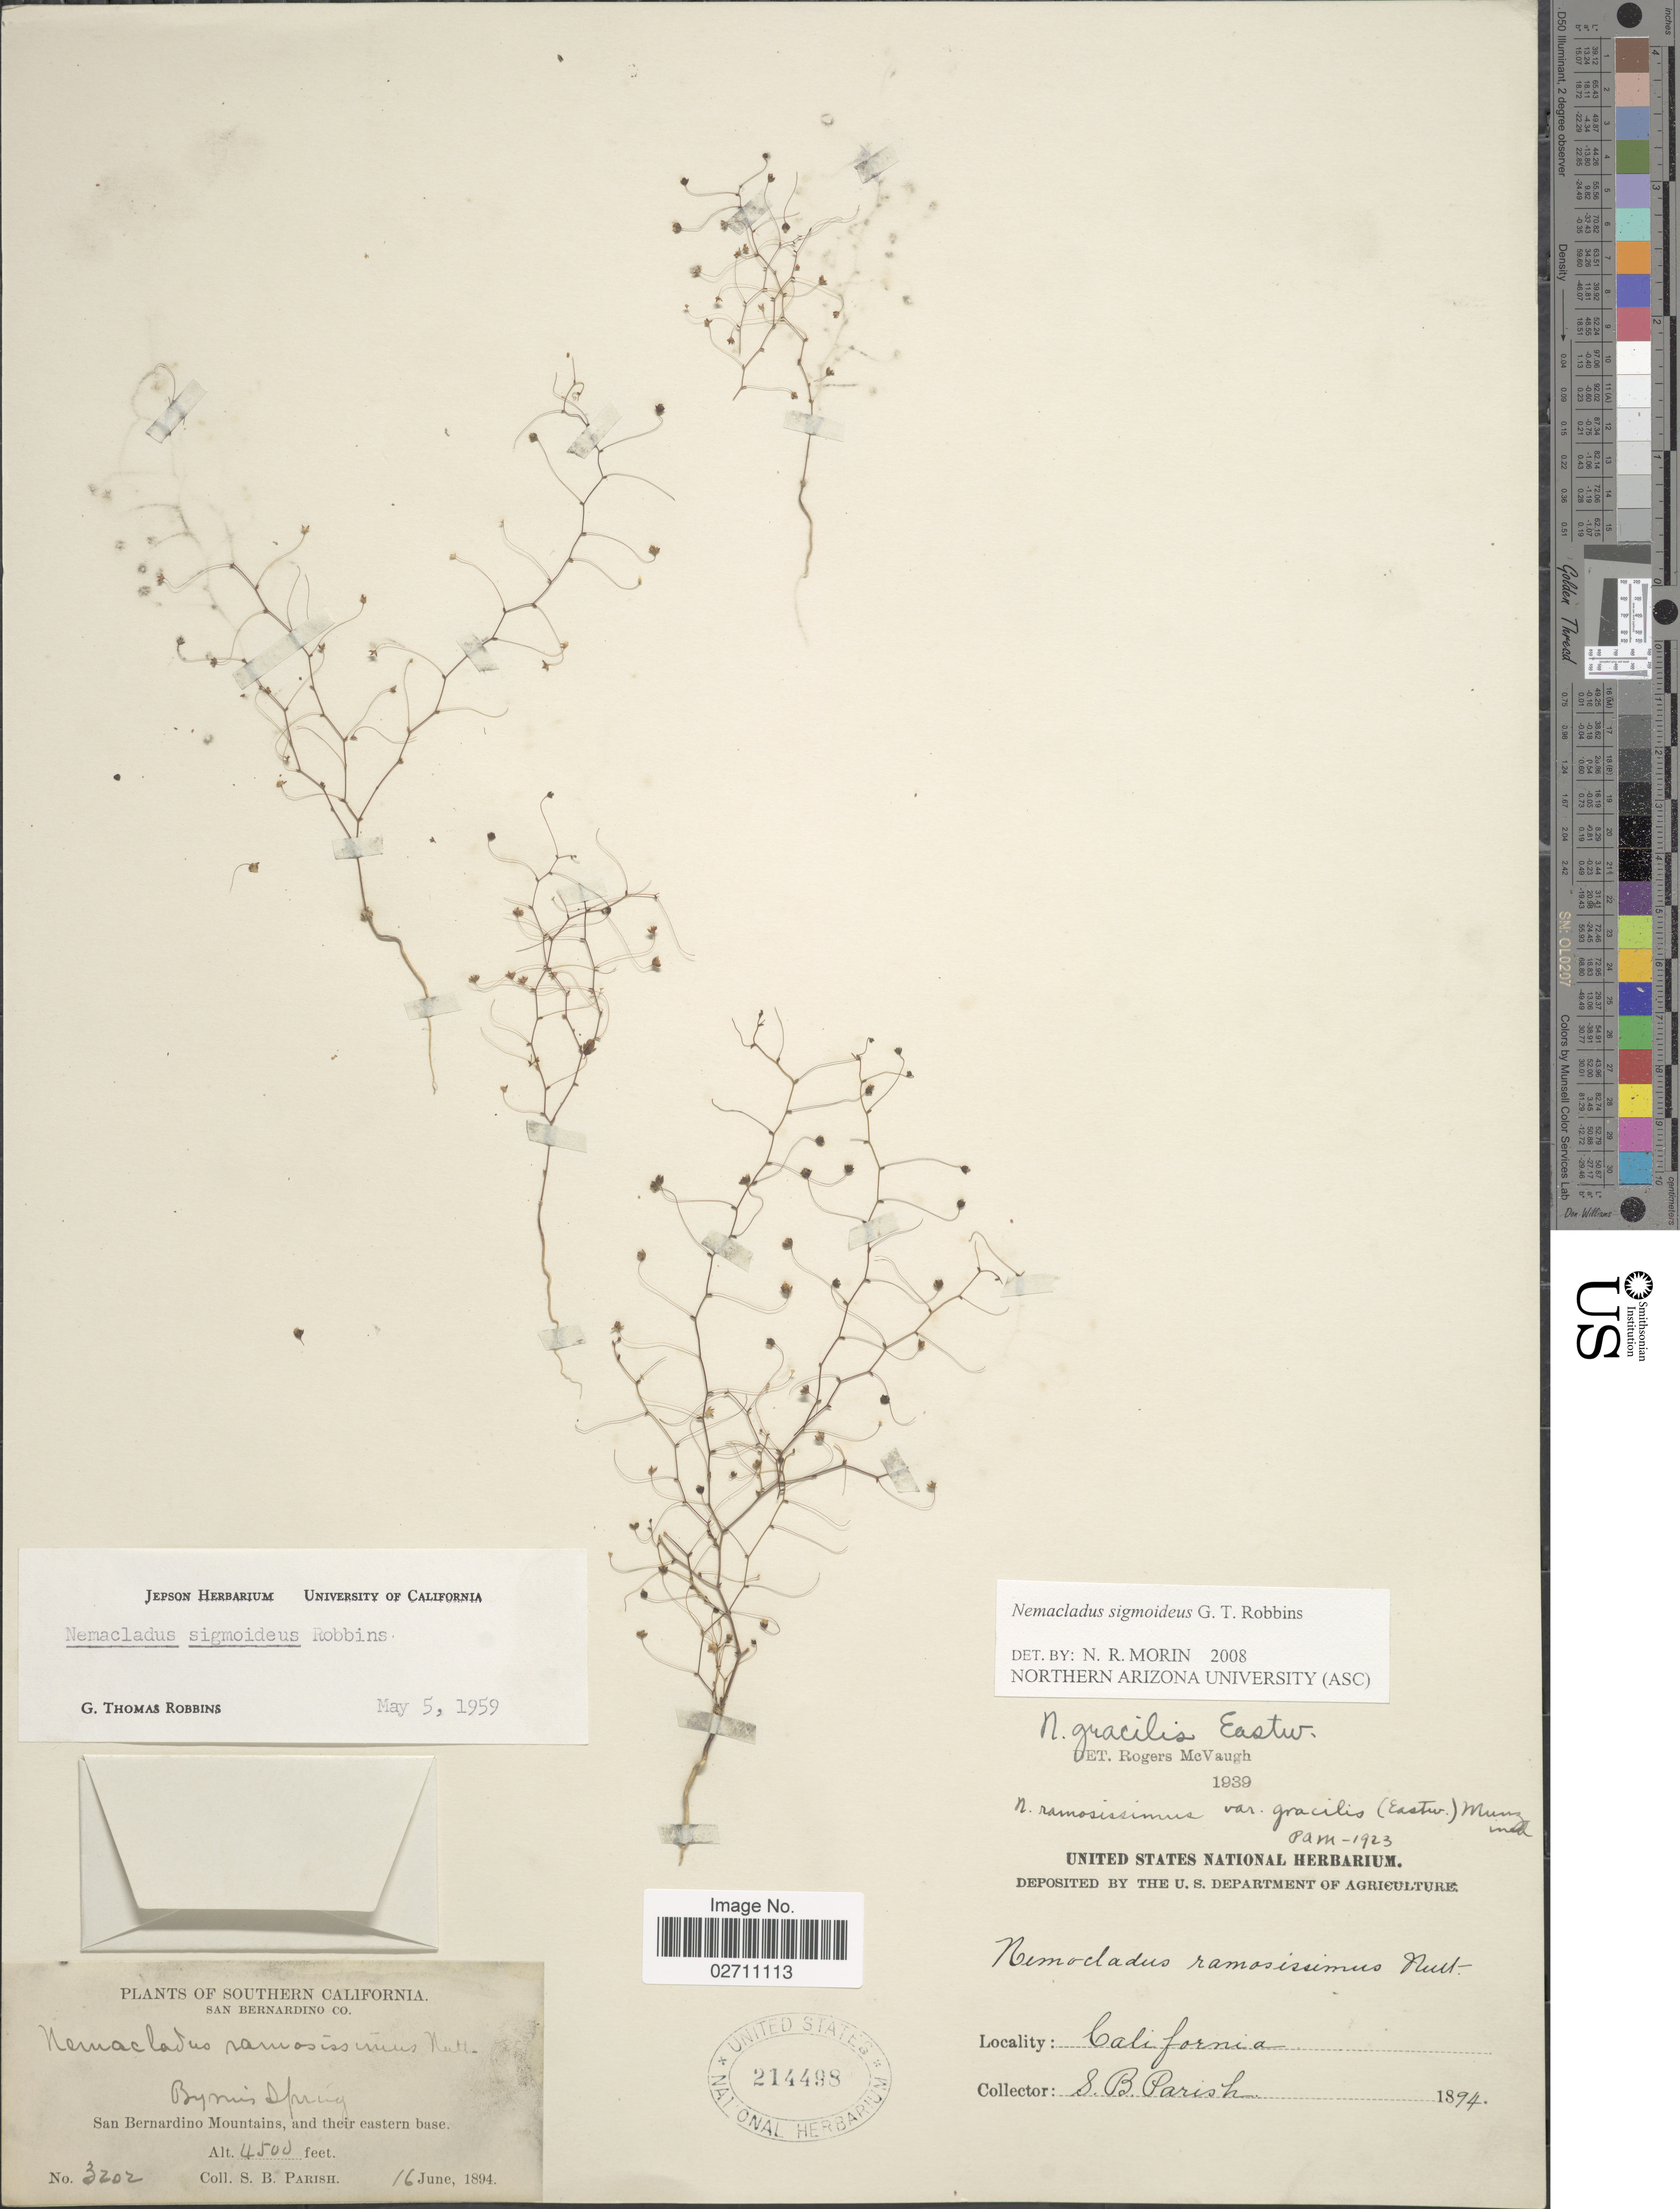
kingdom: Plantae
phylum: Tracheophyta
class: Magnoliopsida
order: Asterales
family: Campanulaceae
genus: Nemacladus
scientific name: Nemacladus sigmoideus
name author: G.T. Robbins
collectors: S. B. Parish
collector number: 3202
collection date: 1894-06-16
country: United States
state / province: California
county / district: San Bernardino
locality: Southern California, San Bernardino Co., San Bernardino Mountains, and their eastern base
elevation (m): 1372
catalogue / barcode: US 214498